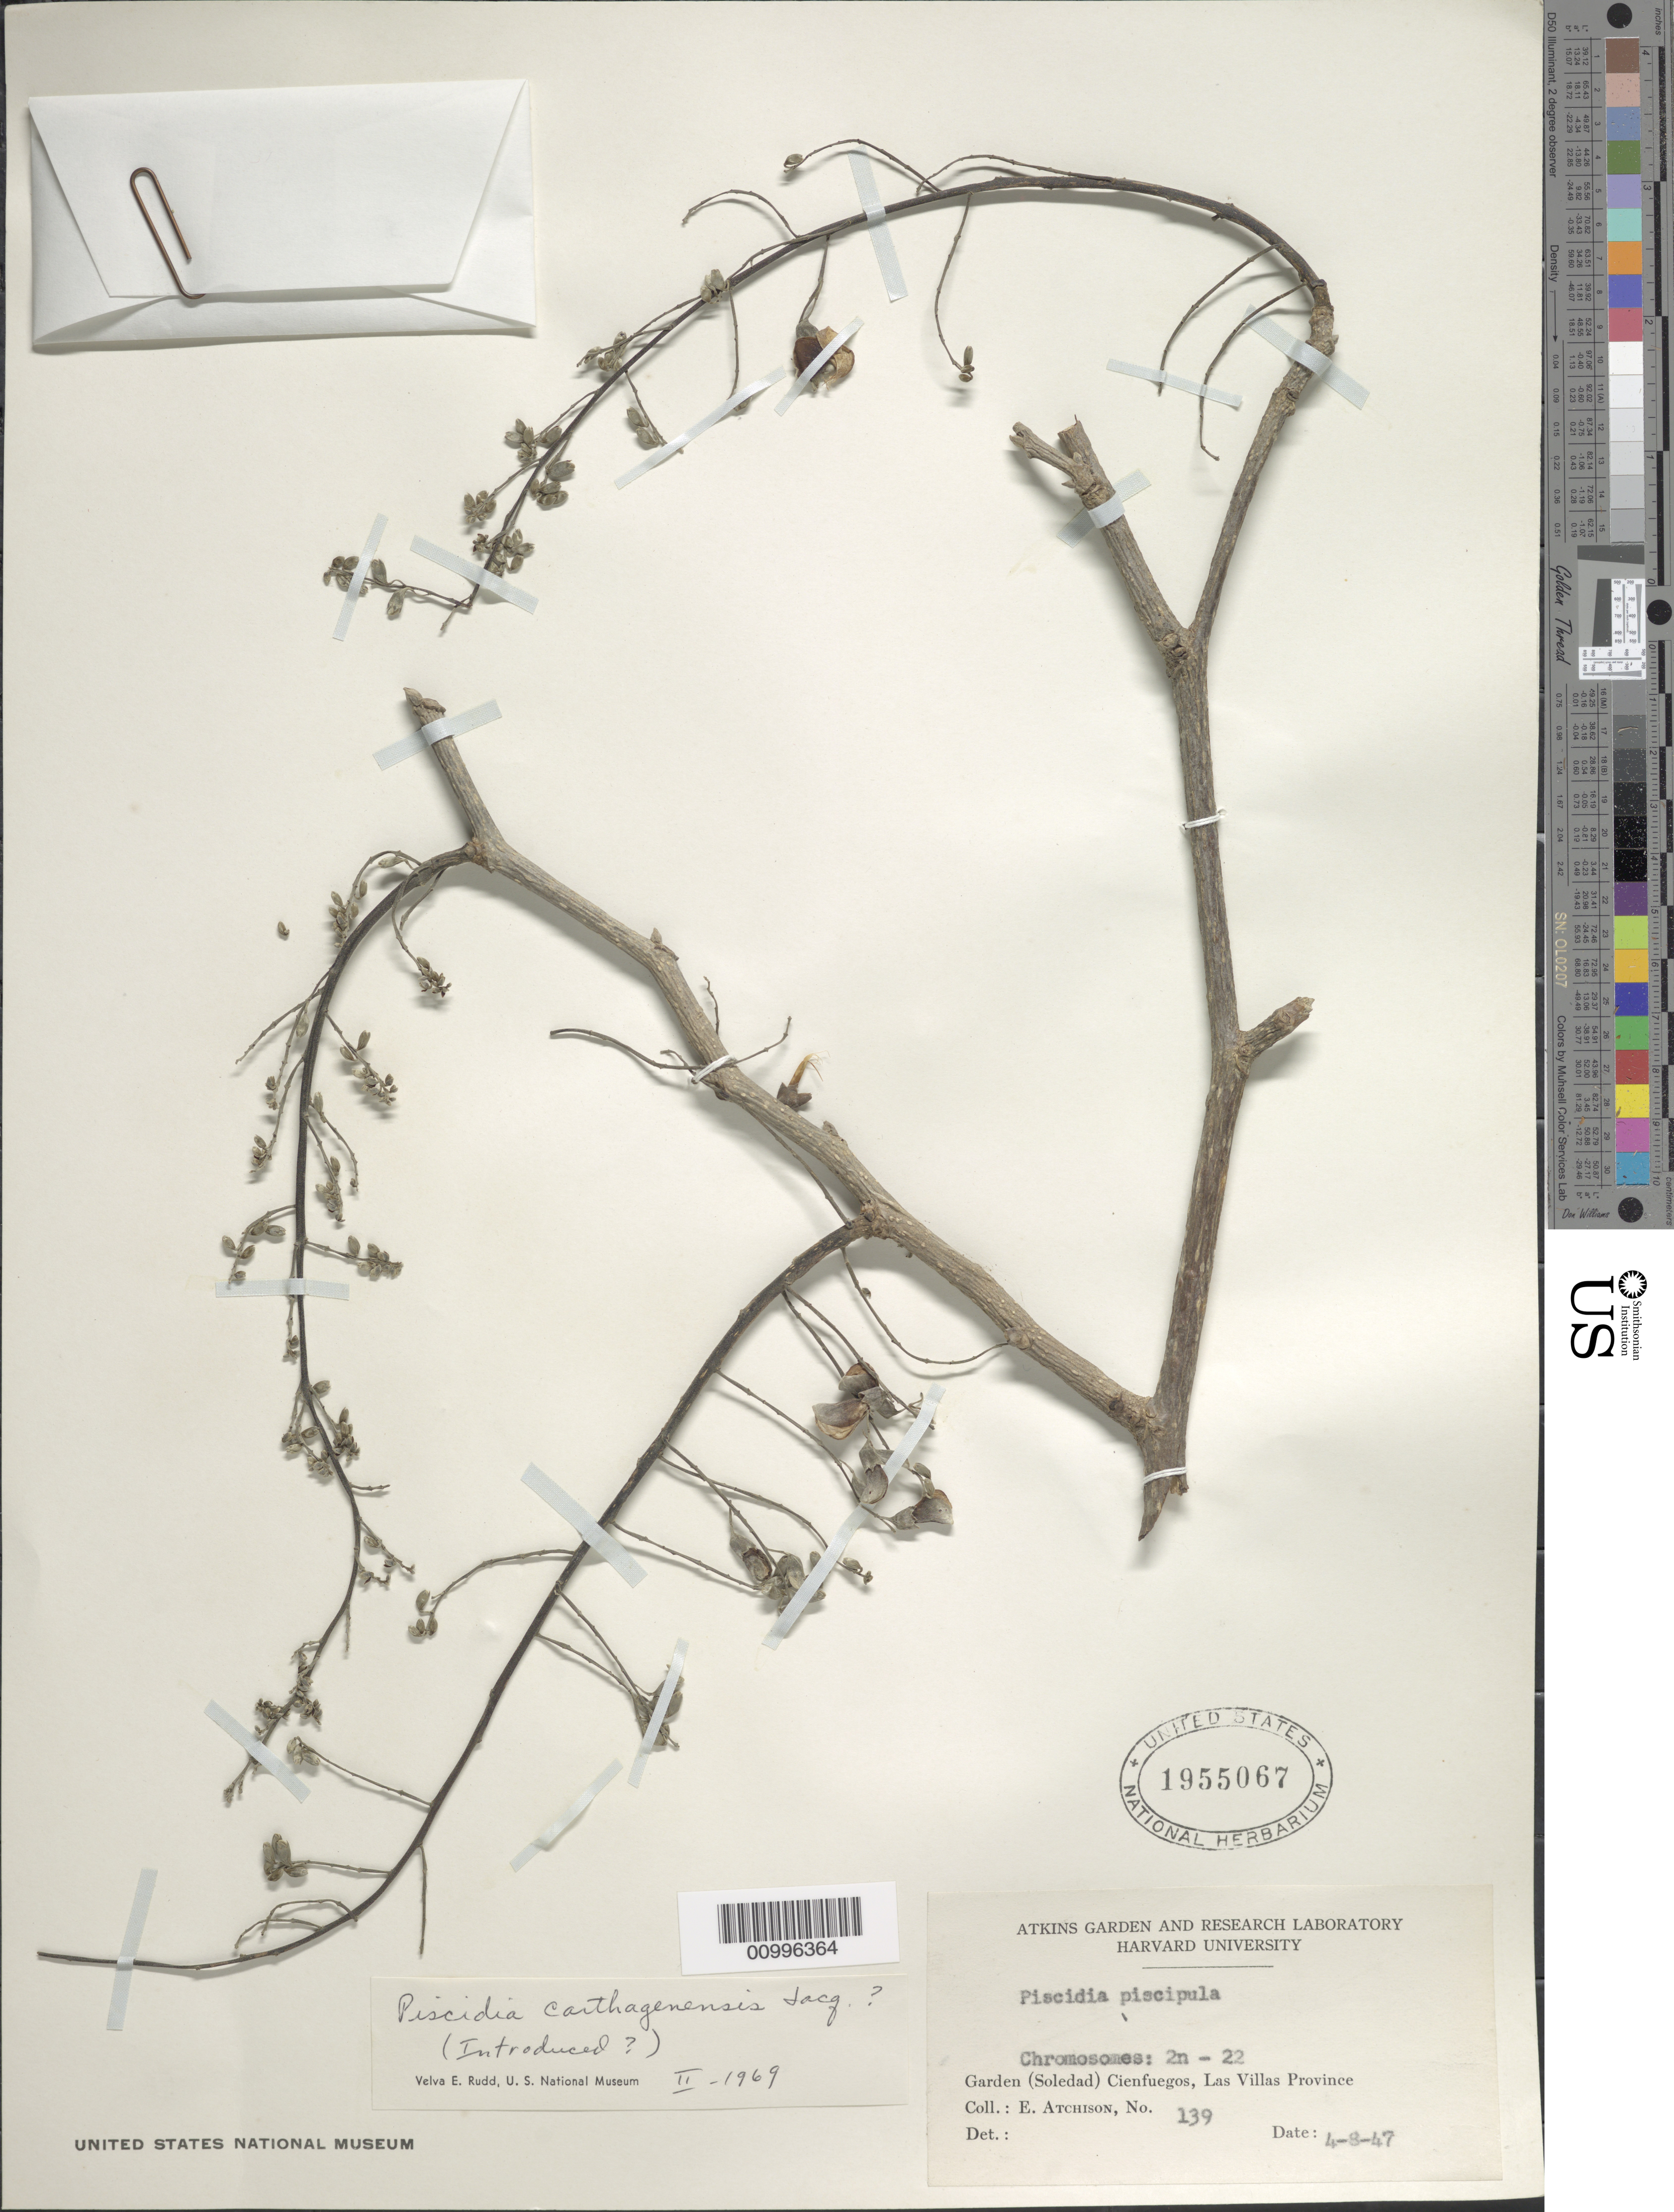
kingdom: Plantae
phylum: Tracheophyta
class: Magnoliopsida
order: Fabales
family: Fabaceae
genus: Piscidia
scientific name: Piscidia carthagenensis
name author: Jacq.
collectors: E. Atchison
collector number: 139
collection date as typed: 08 Apr 1947 and 04 Aug 1947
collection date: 1947-04-08,1947-08-04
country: Cuba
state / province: Cienfuegos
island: Cuba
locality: Cienfuegos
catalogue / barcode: US 1955067